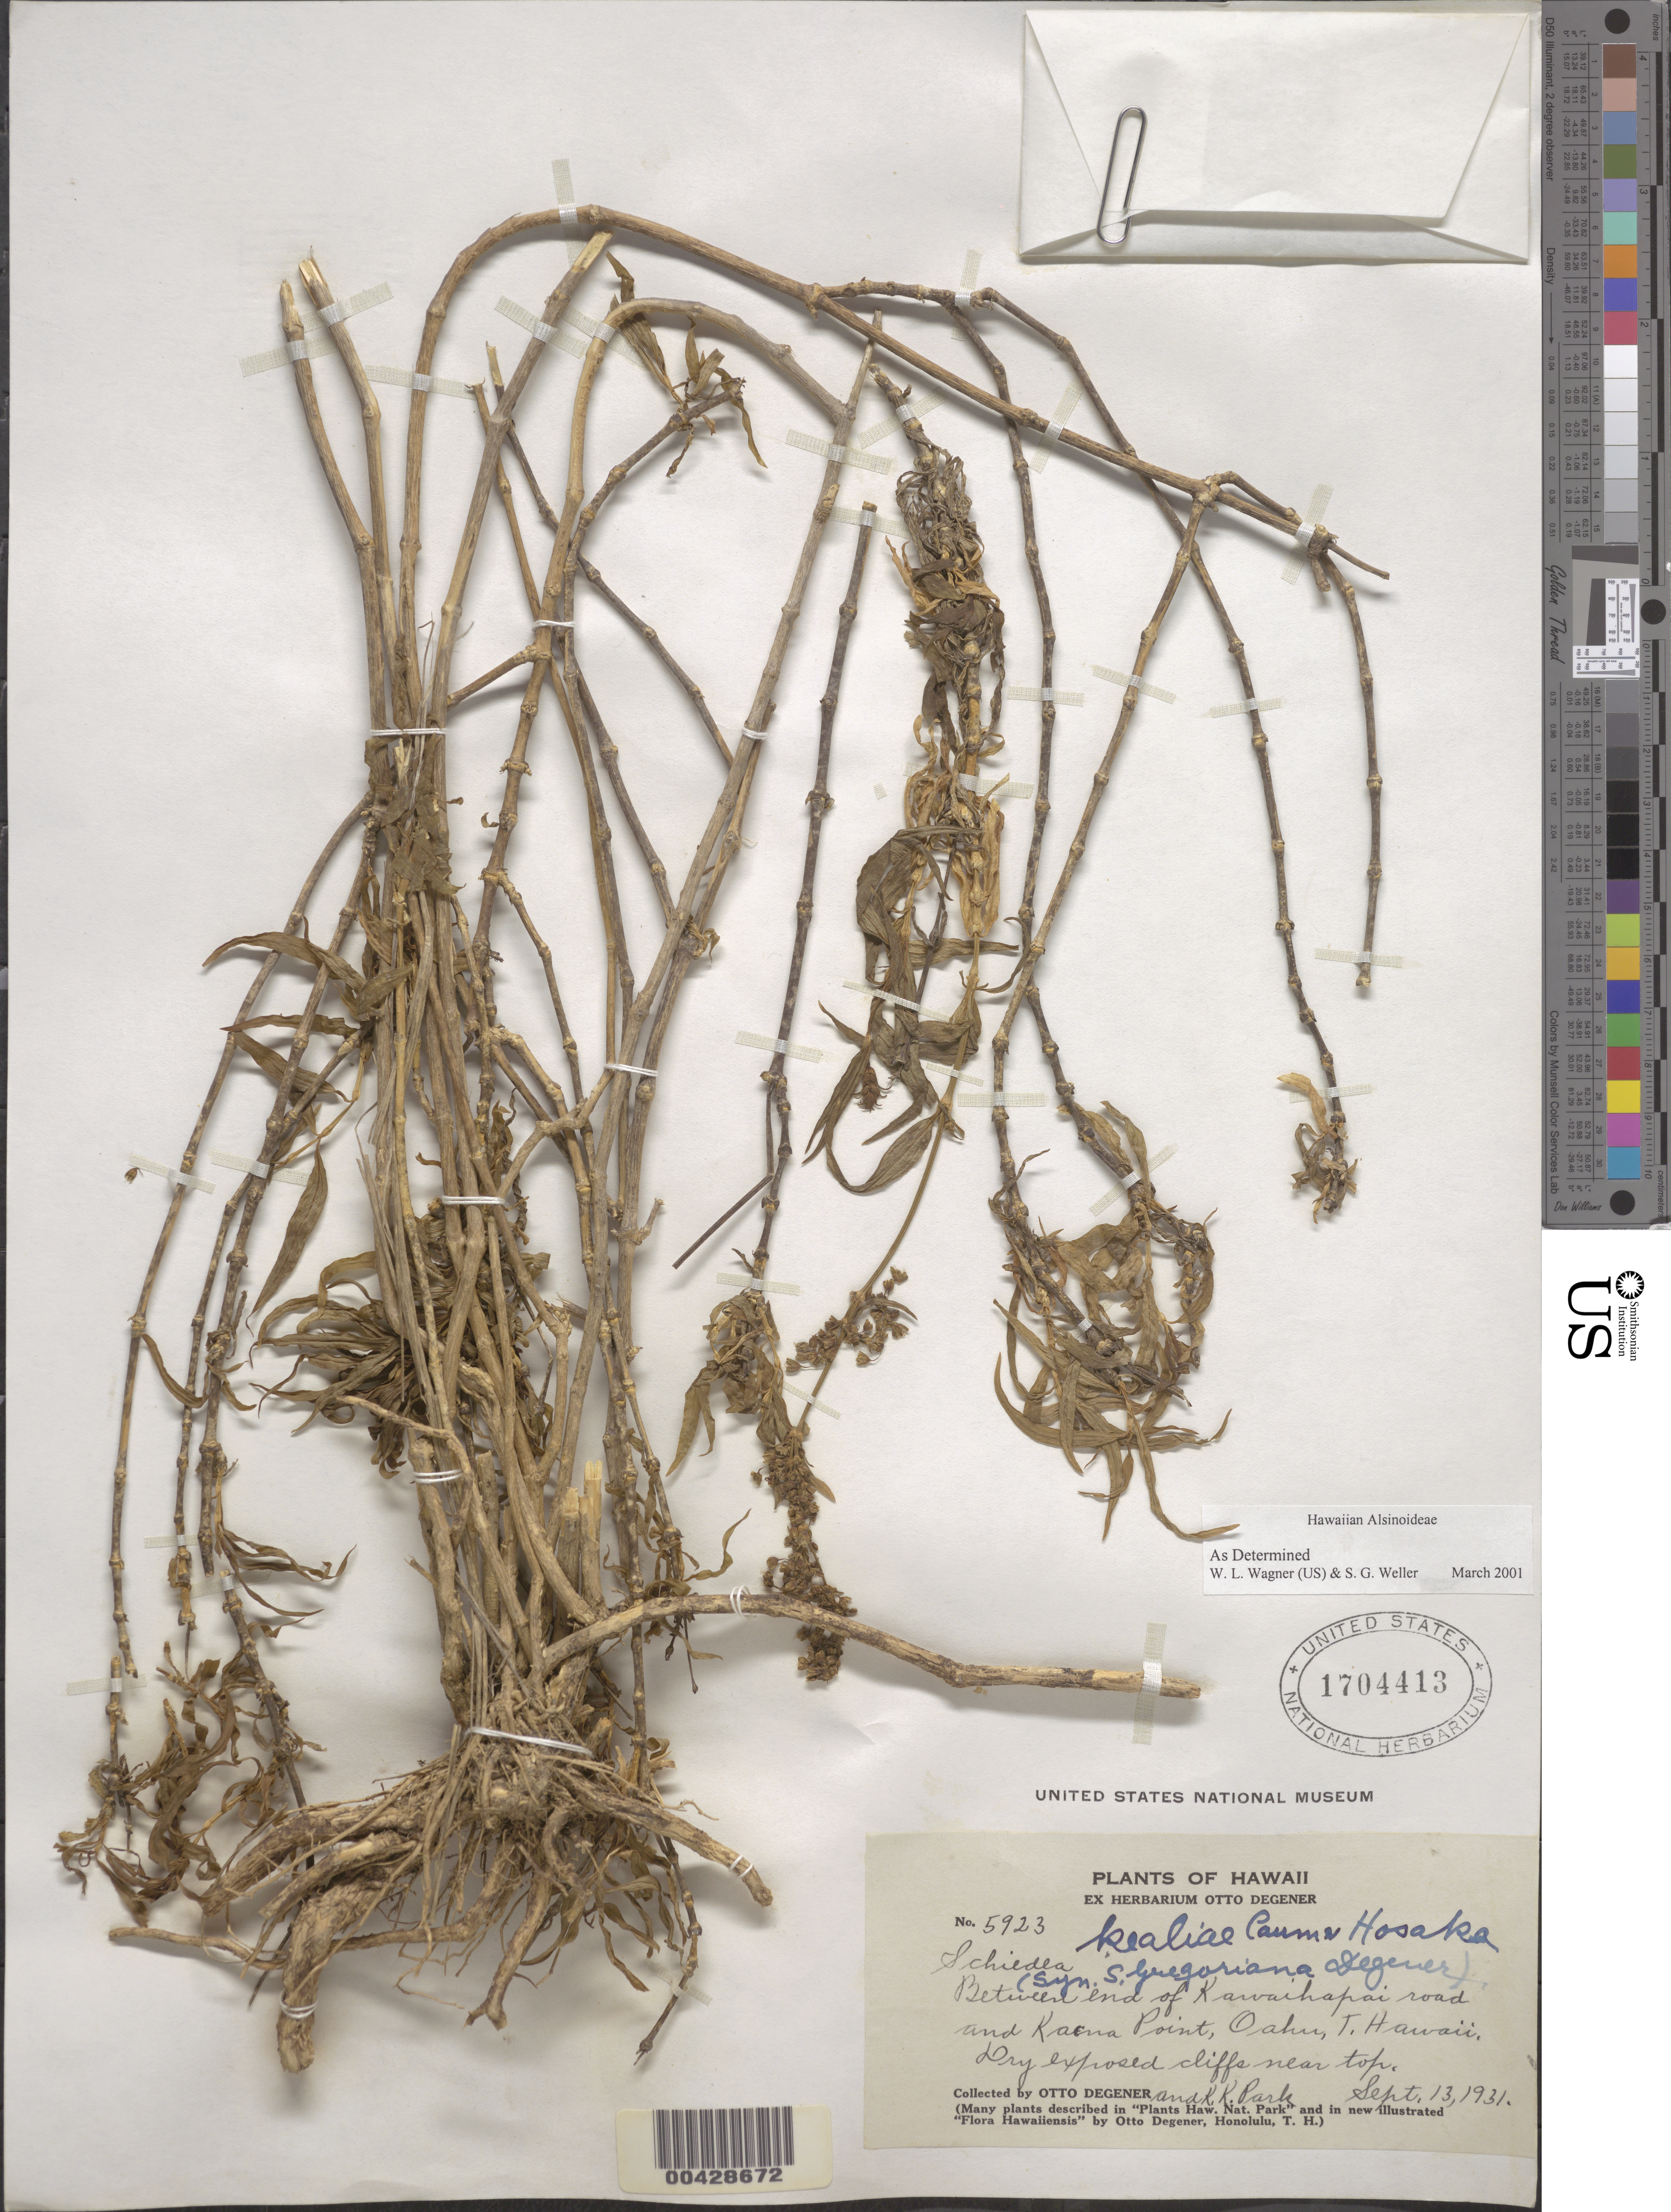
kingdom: Plantae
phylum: Tracheophyta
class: Magnoliopsida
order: Caryophyllales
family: Caryophyllaceae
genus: Schiedea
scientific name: Schiedea kealiae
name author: Caum & Hosaka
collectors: O. Degener & K. Park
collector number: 5923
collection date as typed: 13 Sep 1931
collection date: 1931-09-13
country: United States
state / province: Hawaii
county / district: Honolulu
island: Oahu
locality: between Kawaihapai Road and Kaena Point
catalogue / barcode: US 1704413